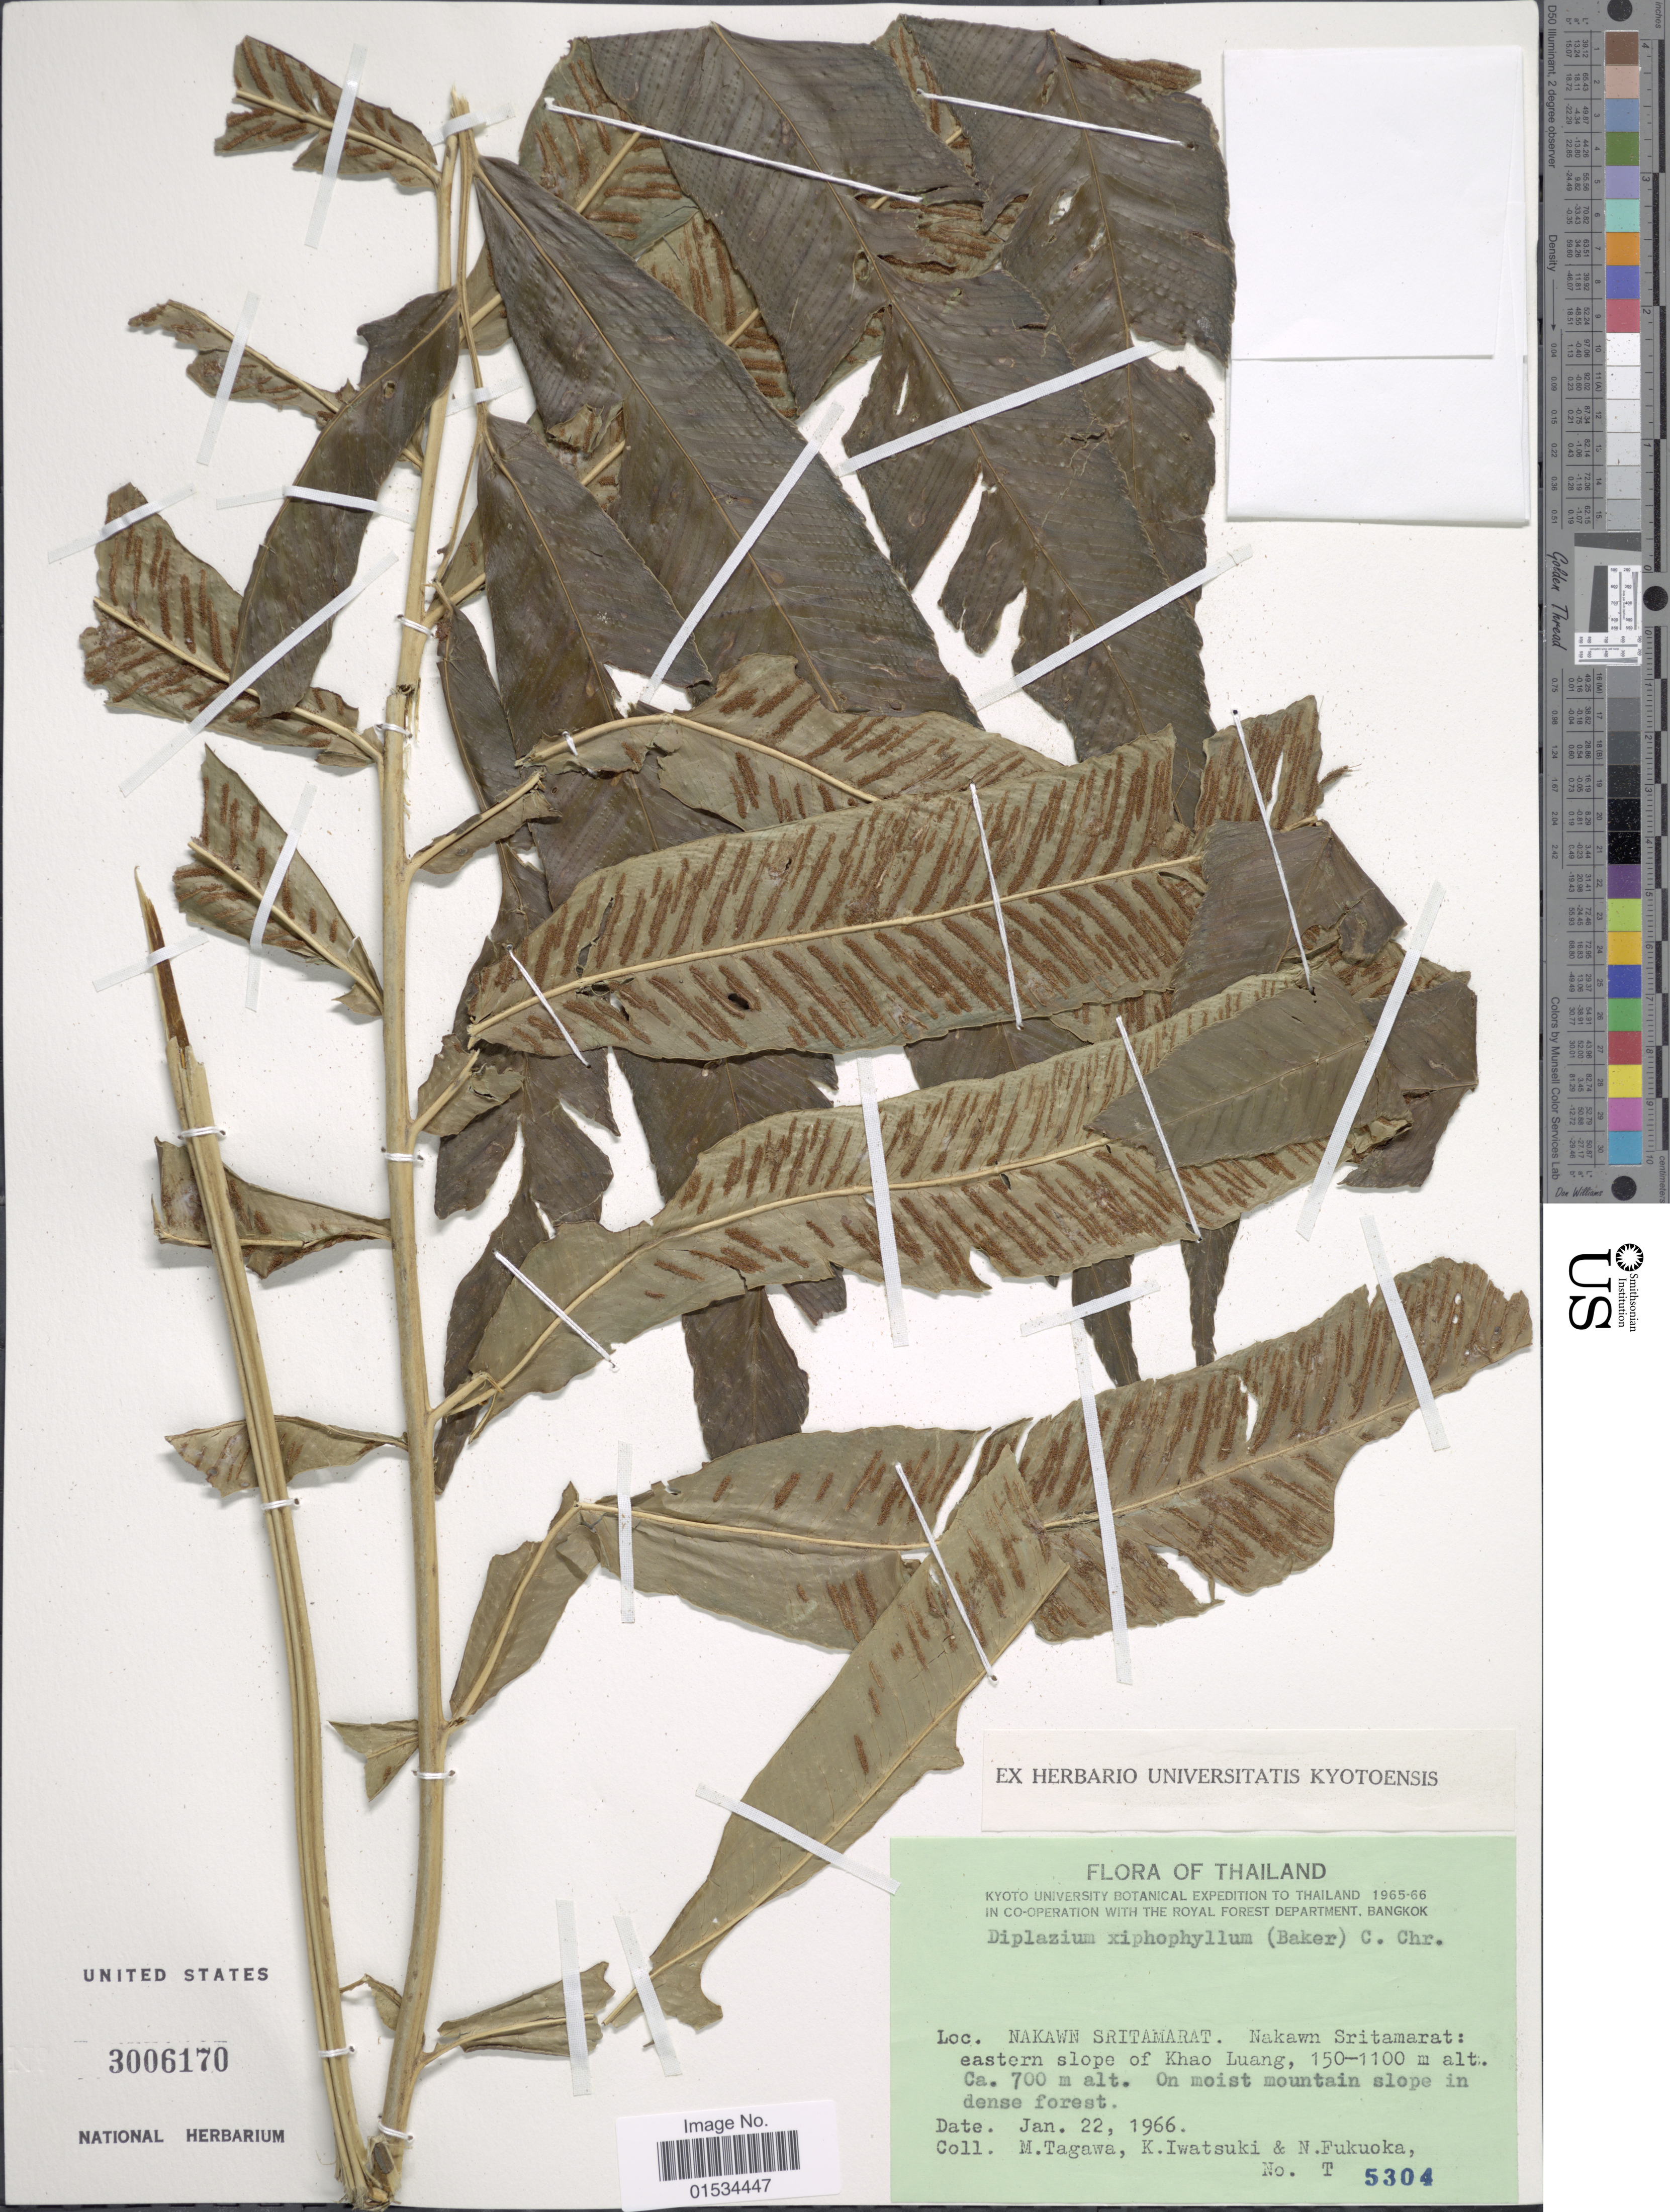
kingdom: Plantae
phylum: Tracheophyta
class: Polypodiopsida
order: Polypodiales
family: Athyriaceae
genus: Diplazium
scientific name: Diplazium xiphophyllum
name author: (Baker) C. Chr.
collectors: M. Tagawa, K. Iwatsuki & N. Fukuoka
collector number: T 5304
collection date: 1966-01-22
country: Thailand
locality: Nakawn Sritamarat, eastern slope of Khao Luang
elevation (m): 150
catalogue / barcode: US 3006170